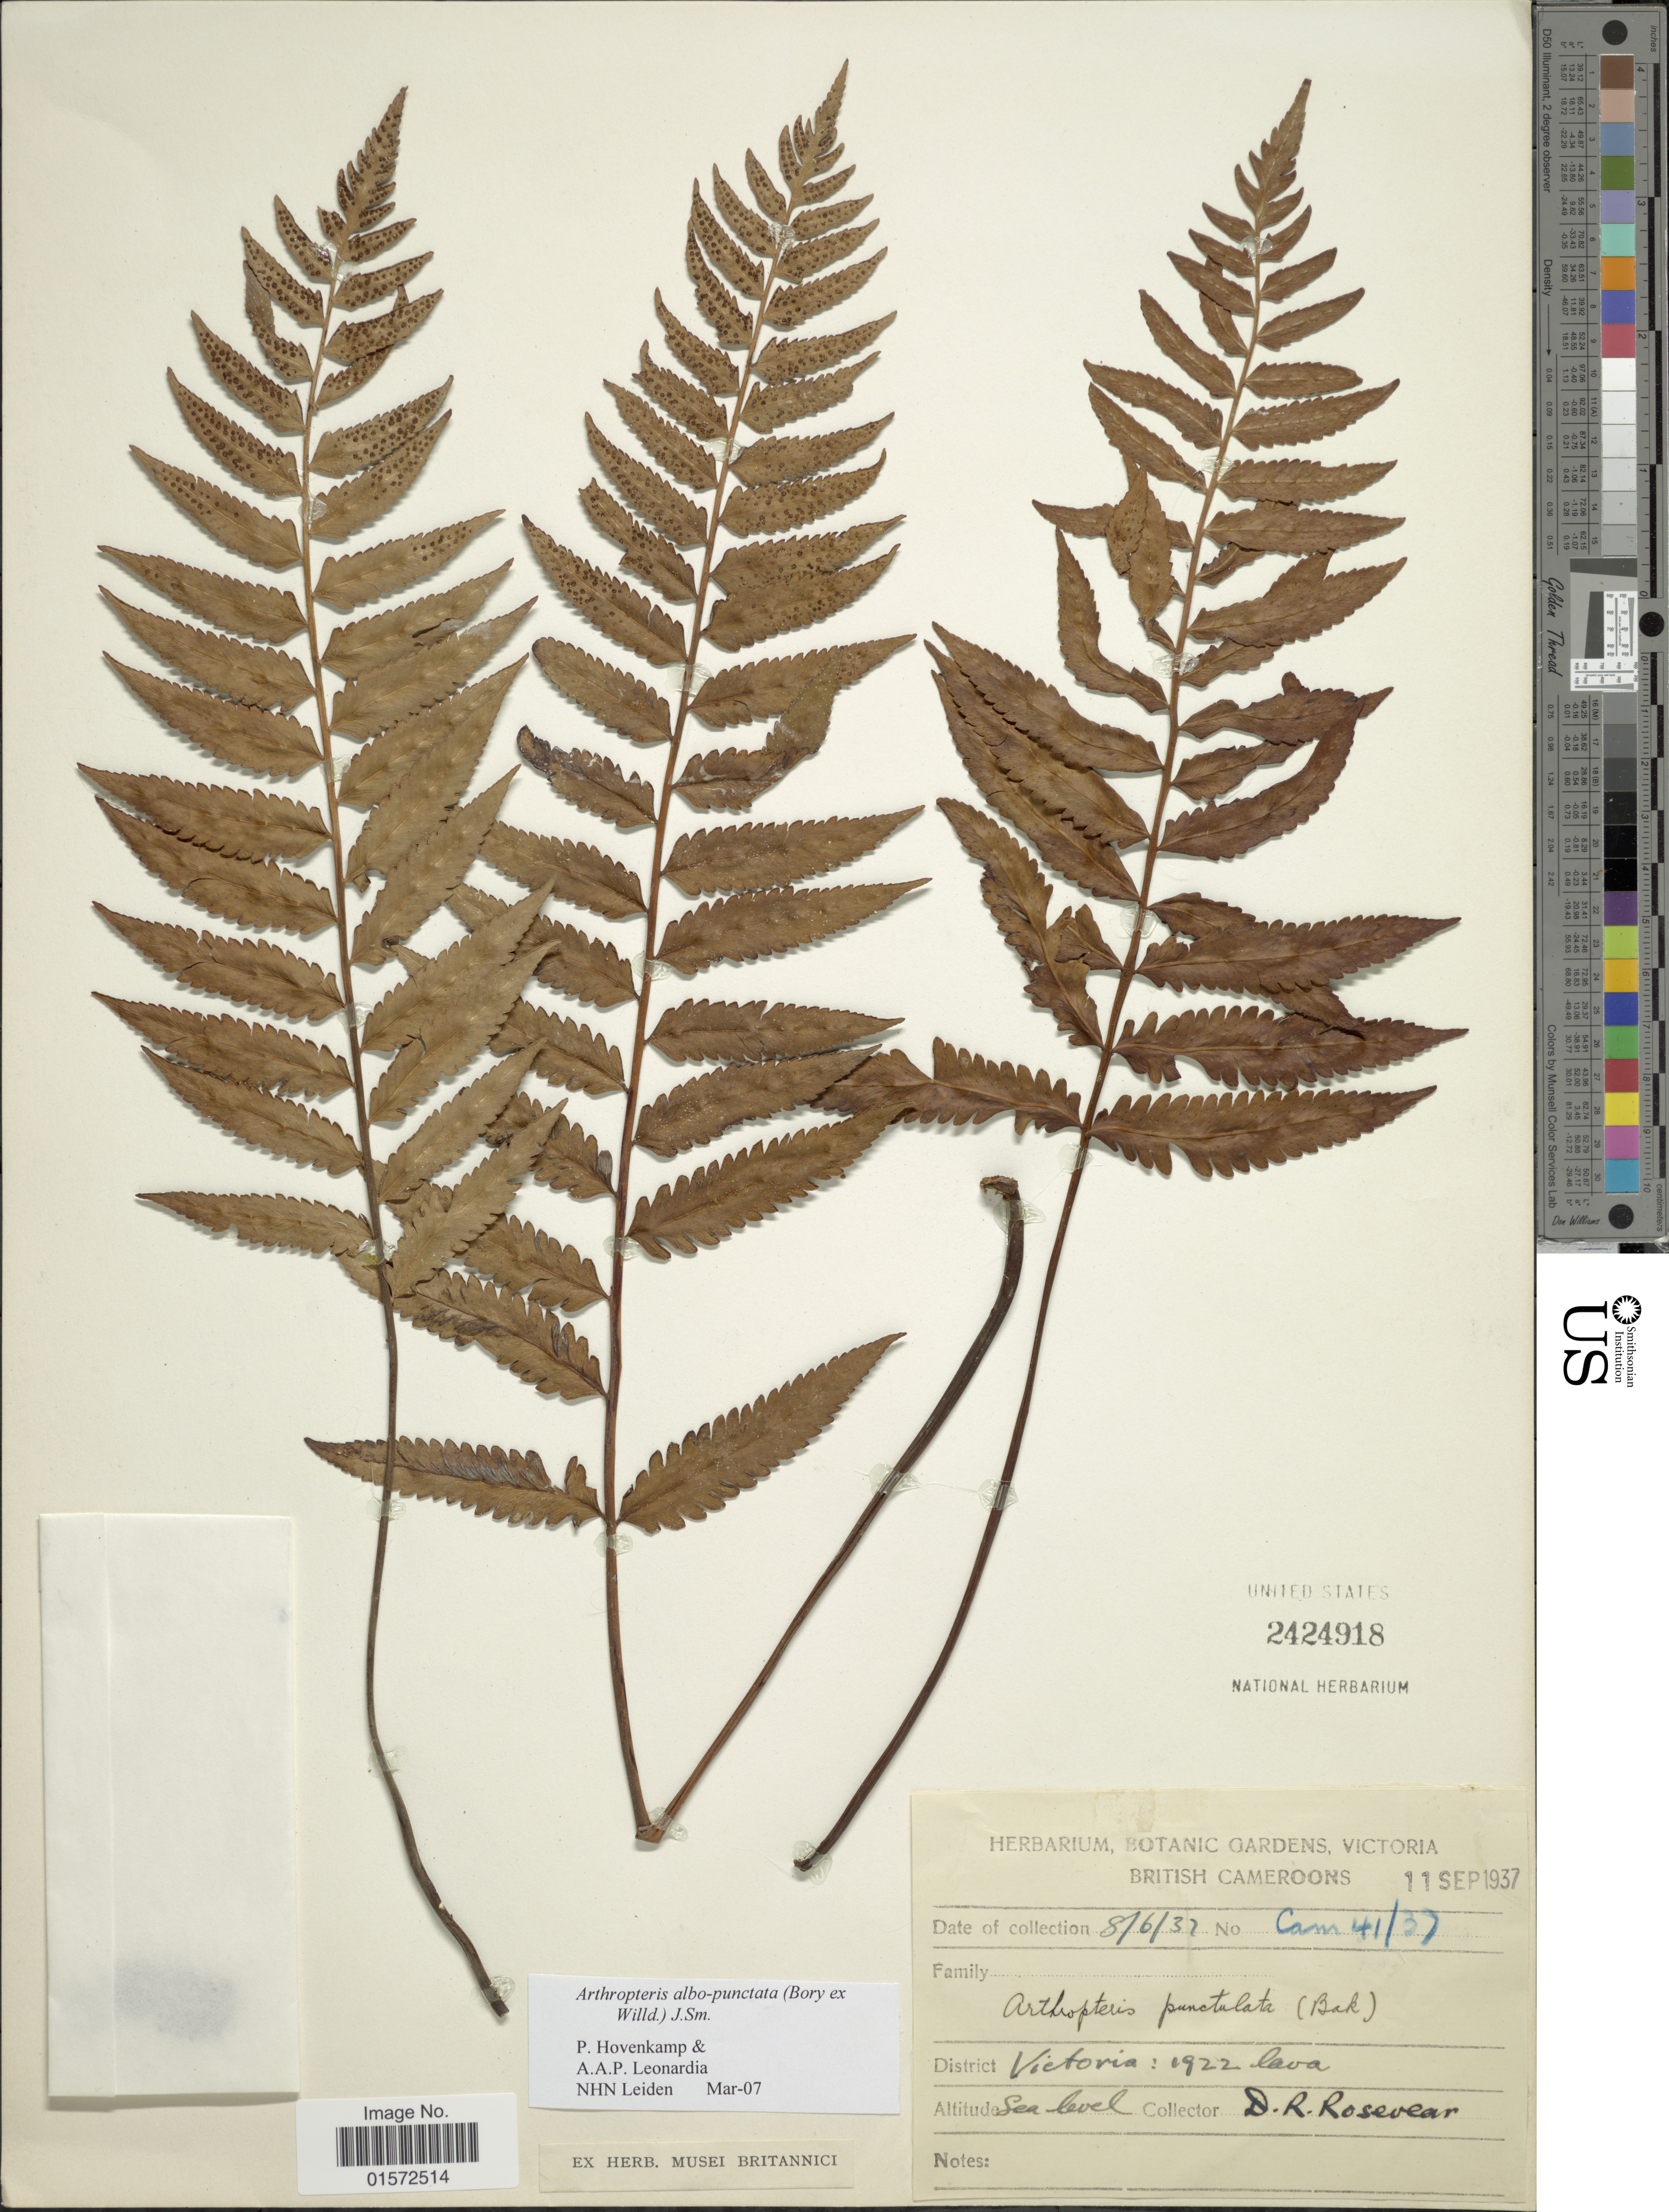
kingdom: Plantae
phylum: Tracheophyta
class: Polypodiopsida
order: Polypodiales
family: Tectariaceae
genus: Arthropteris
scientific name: Arthropteris albopunctata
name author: (Bory ex Willd.) J. Sm.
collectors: D. Rosevear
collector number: Cam 41/37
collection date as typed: Transcribed d/m/y: 8/6/32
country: Cameroon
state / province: Sud-Ouest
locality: Victoria:1922 Lava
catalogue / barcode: US 2424918